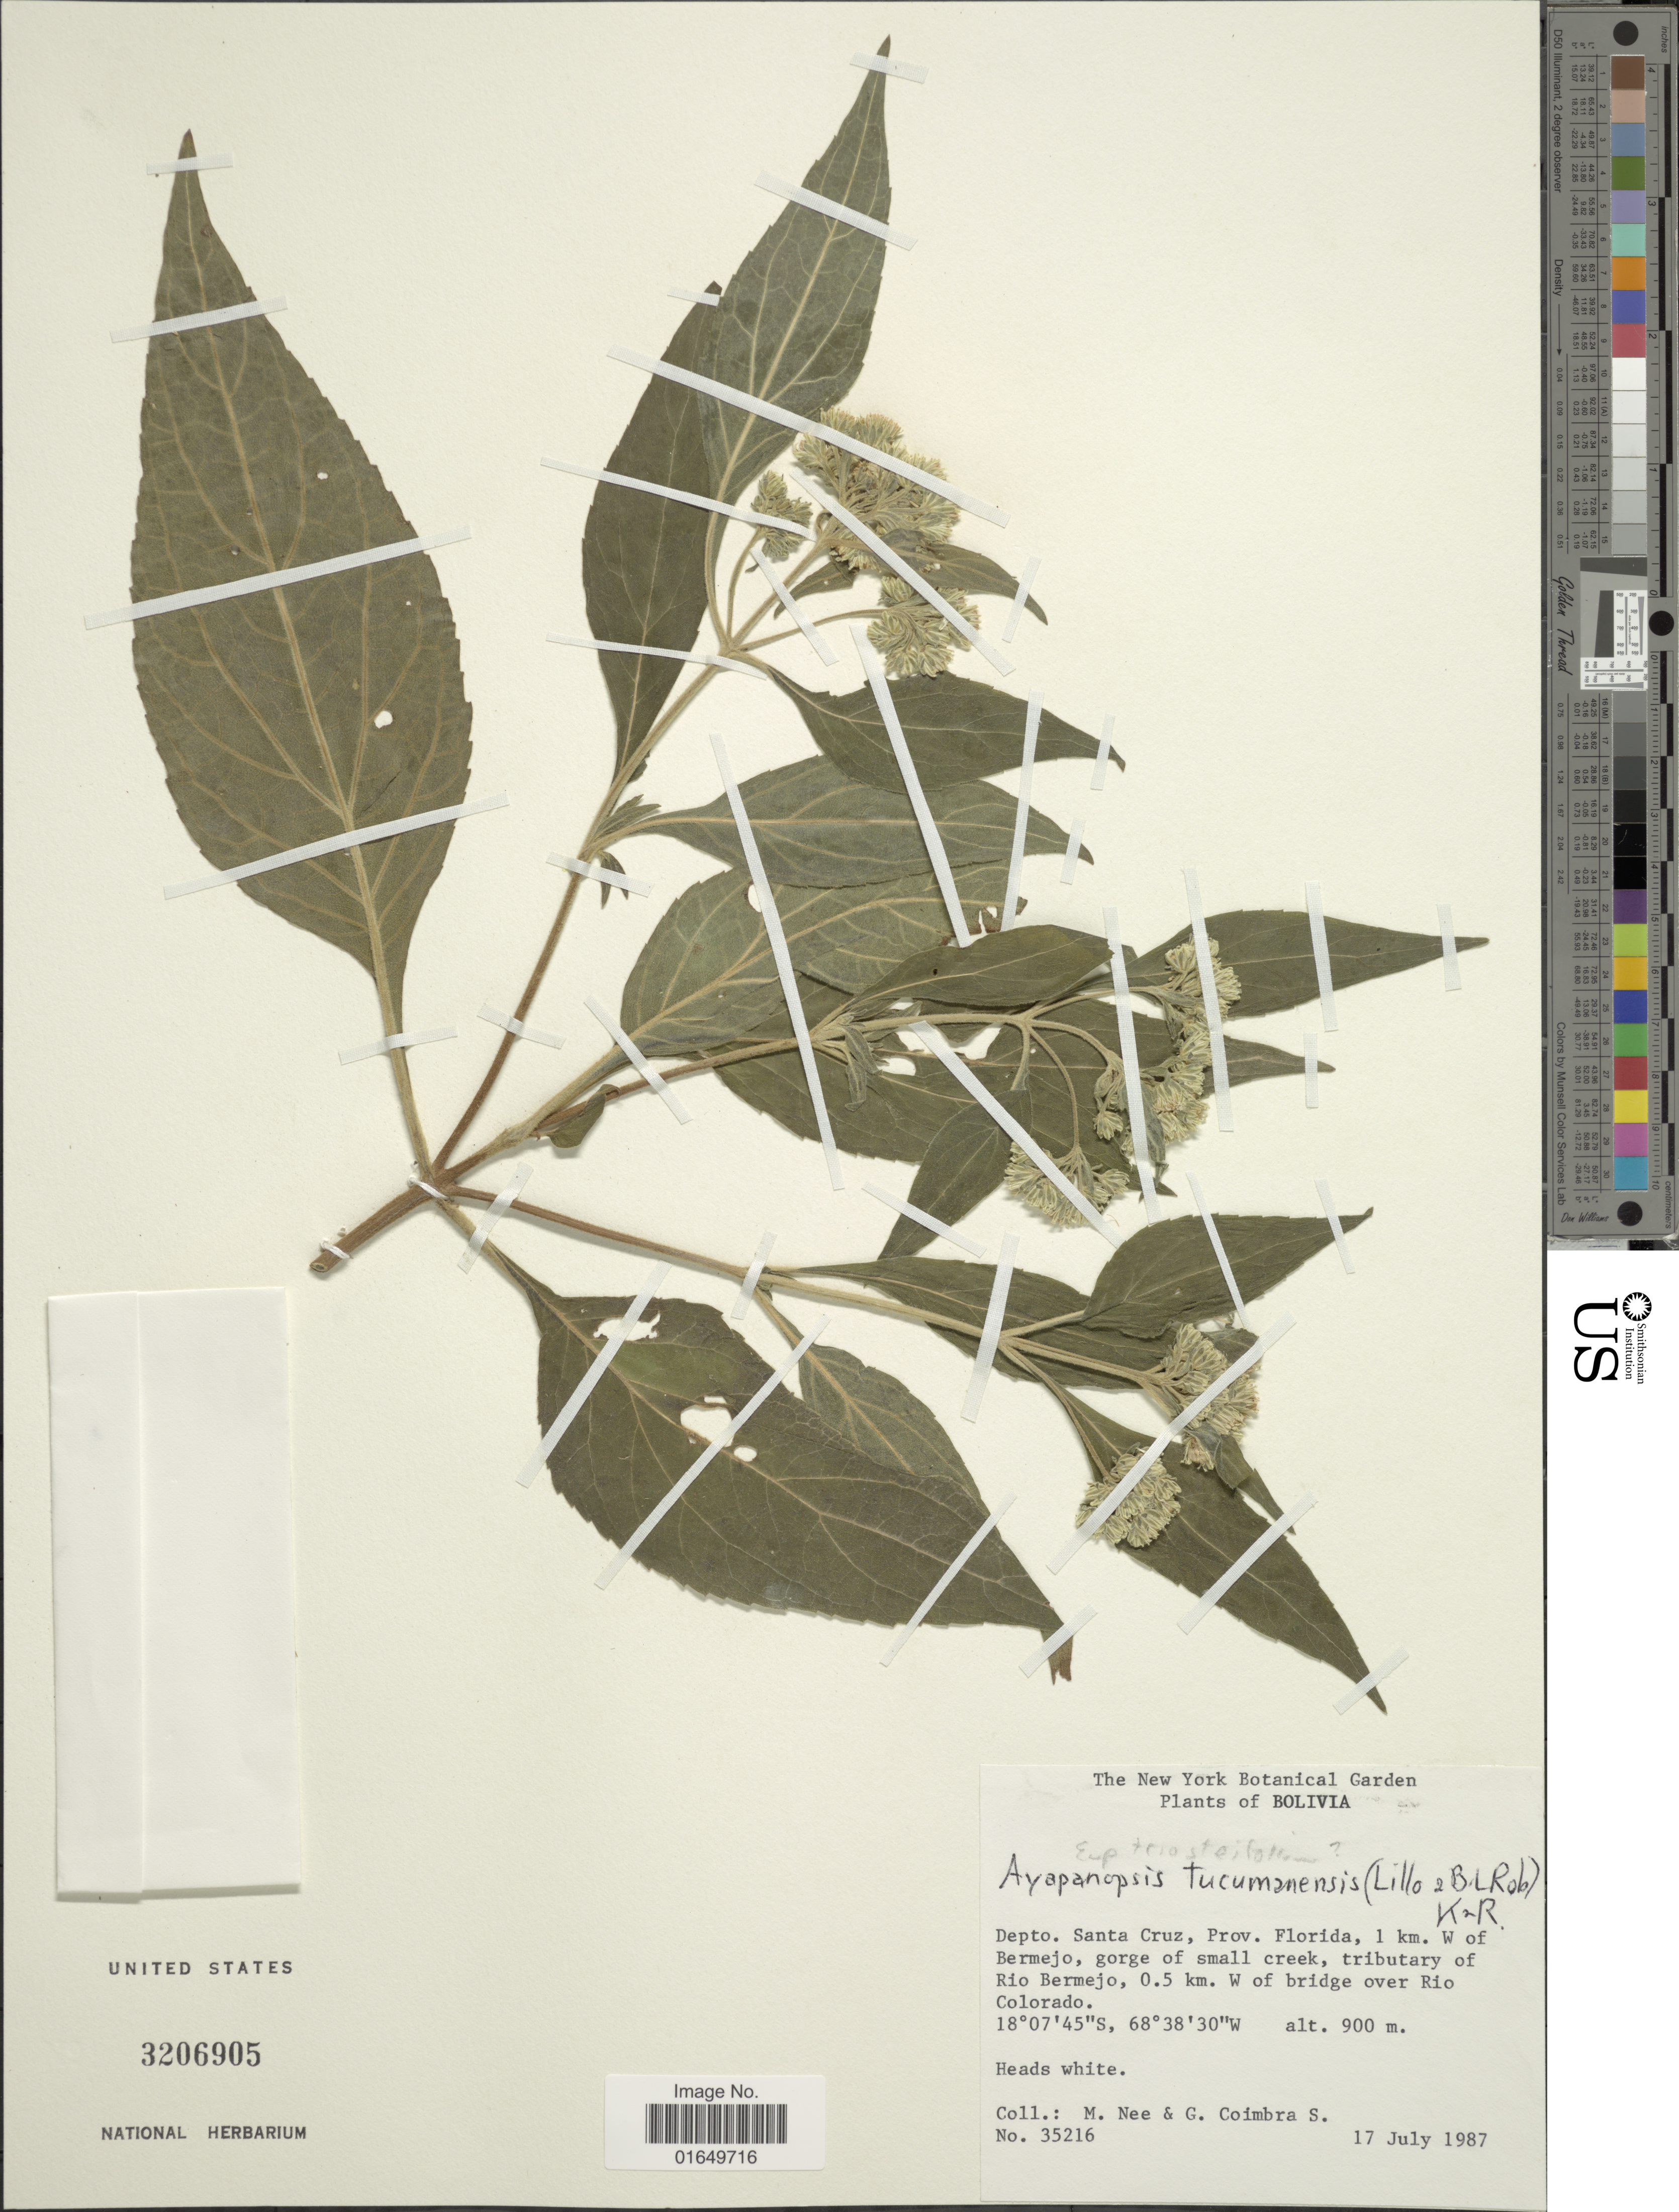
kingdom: Plantae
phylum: Tracheophyta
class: Magnoliopsida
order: Asterales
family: Asteraceae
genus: Ayapanopsis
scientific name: Ayapanopsis tucumanensis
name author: (Lillo & B.L. Rob.) R.M. King & H. Rob.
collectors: M. Nee & G. Coimbra S.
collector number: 35216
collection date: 1987-07-17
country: Bolivia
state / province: Santa Cruz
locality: Prov. Florida, 1 km. W of Bermejo, gorge of small creek, tributary of Rio Bermeje, 0.5 km. W of bridge over Rio Colorado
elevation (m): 900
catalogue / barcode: US 3206905